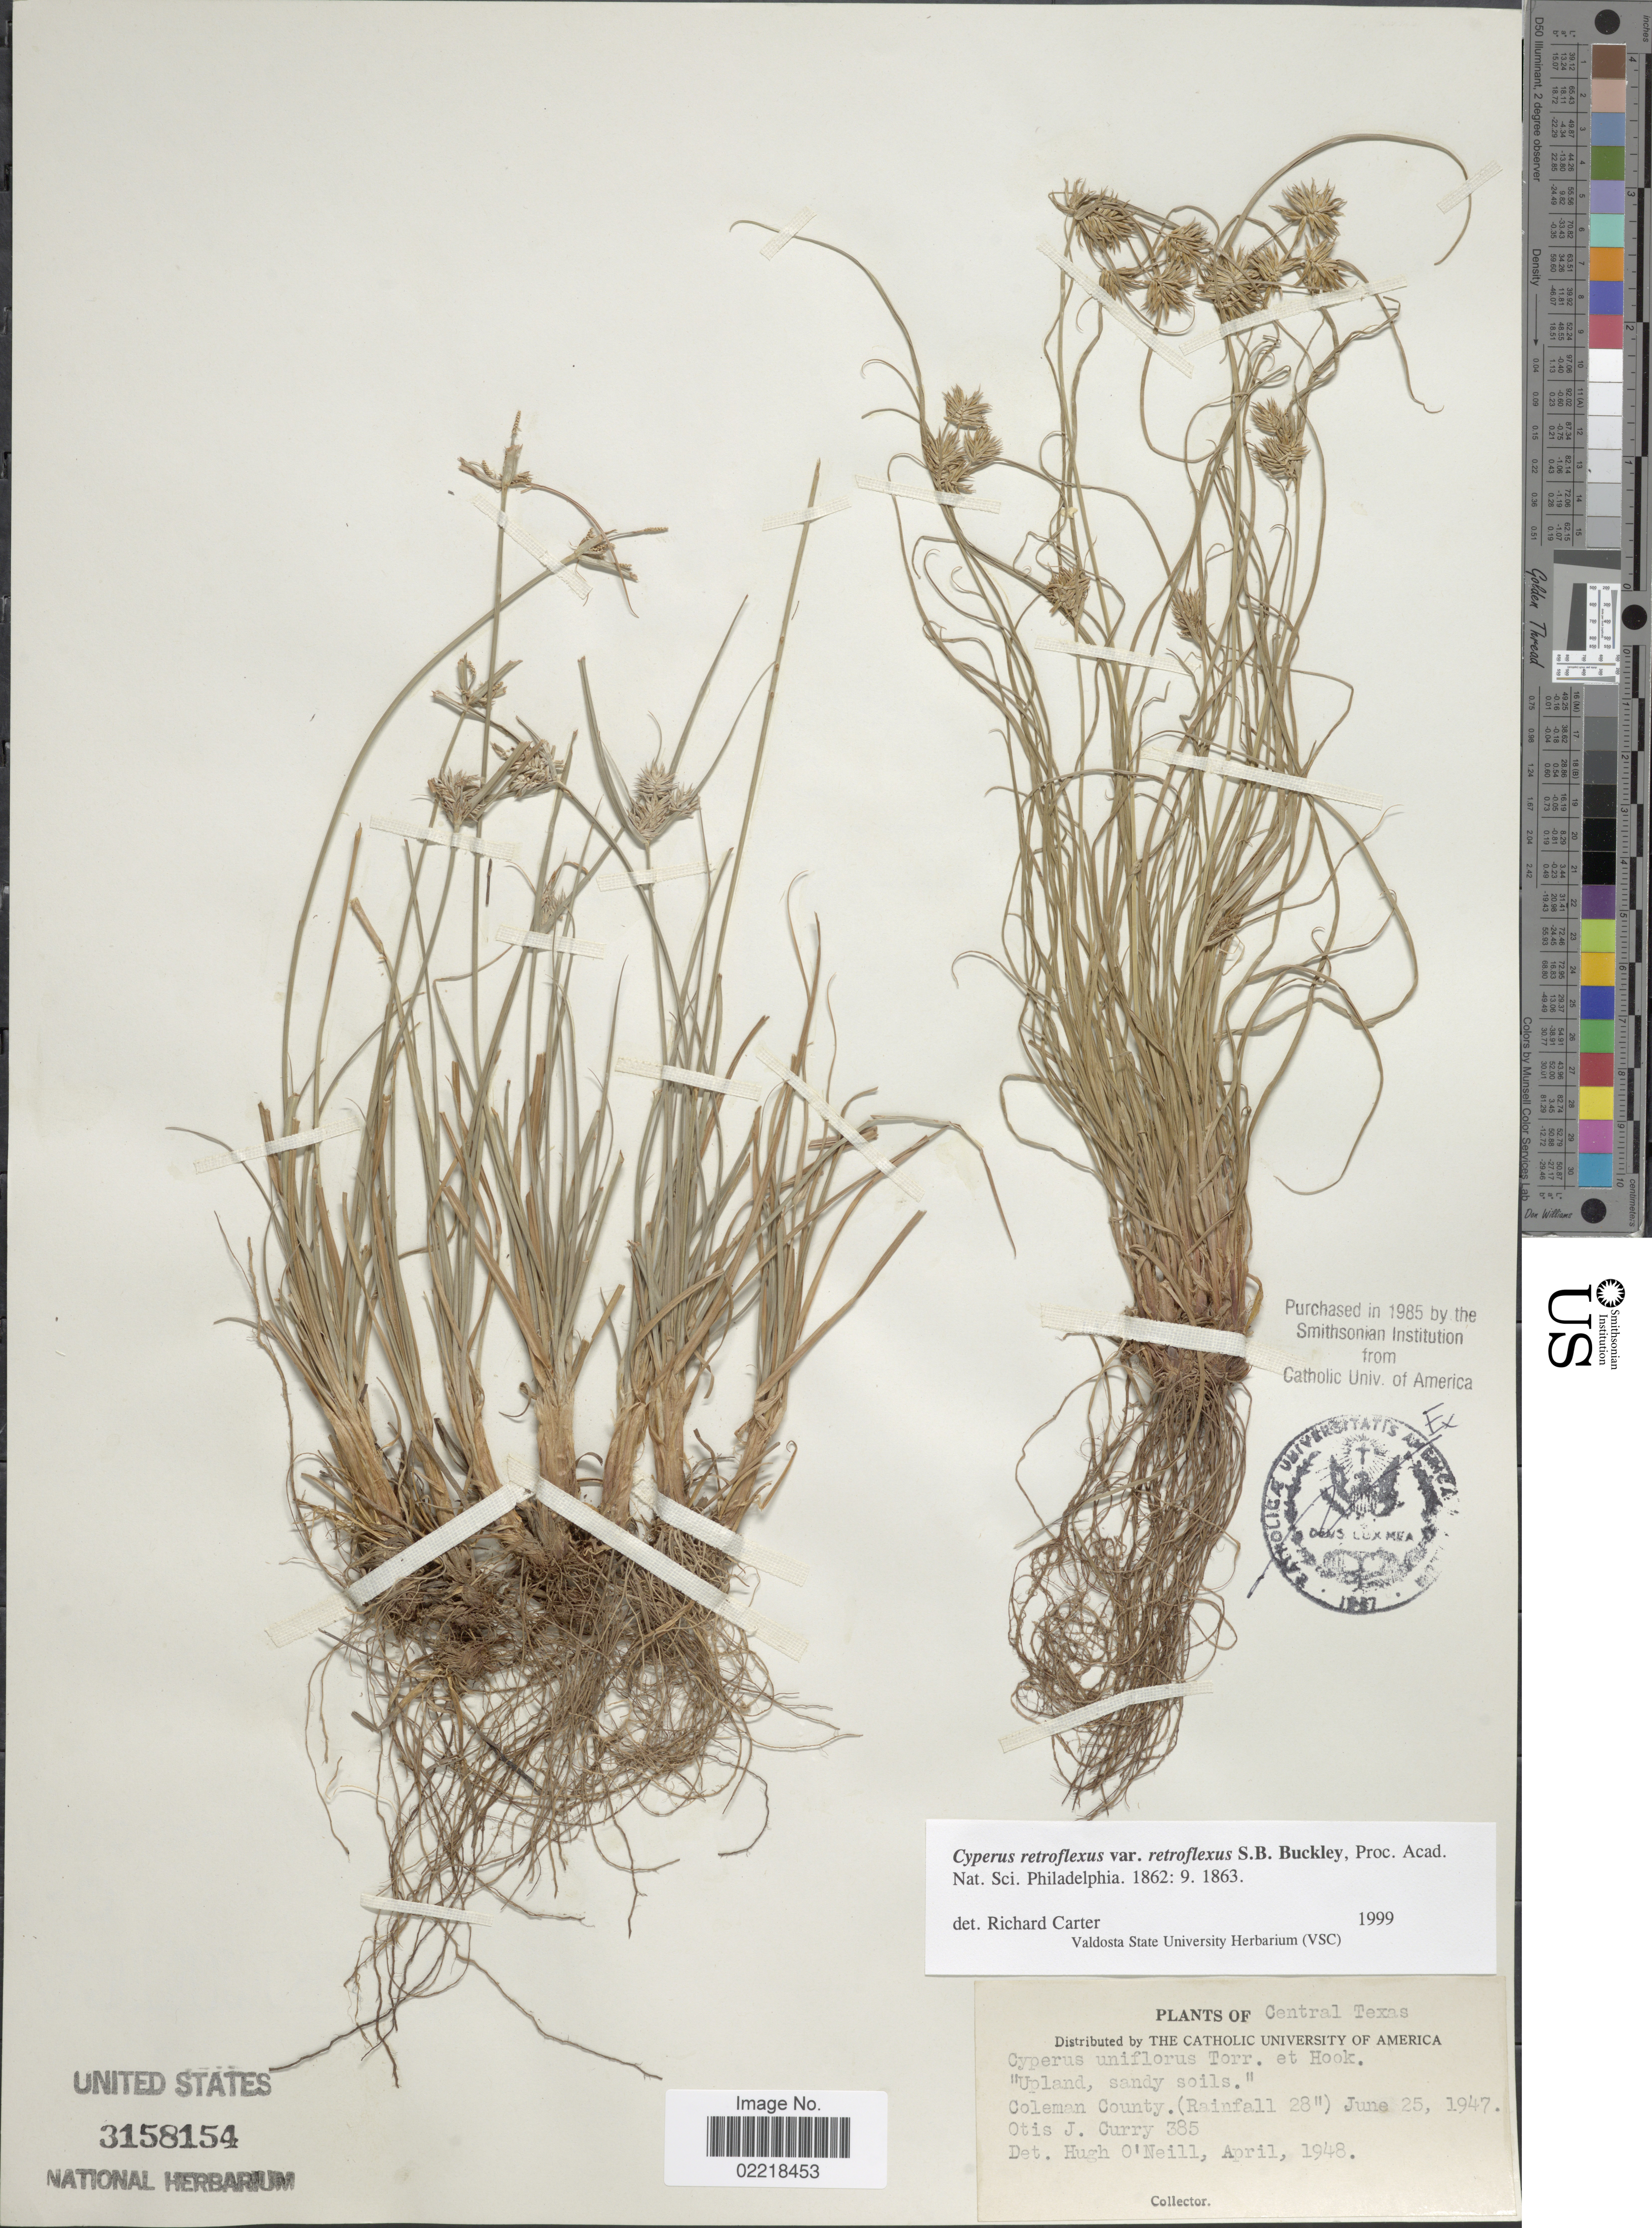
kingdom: Plantae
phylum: Tracheophyta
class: Liliopsida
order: Poales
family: Cyperaceae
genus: Cyperus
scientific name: Cyperus retroflexus var. retroflexus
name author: Buckley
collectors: O. Curry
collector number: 385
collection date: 1947-06-25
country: United States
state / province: Texas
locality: Central Texas, Coleman County (Rainfall 28)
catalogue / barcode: US 3158154